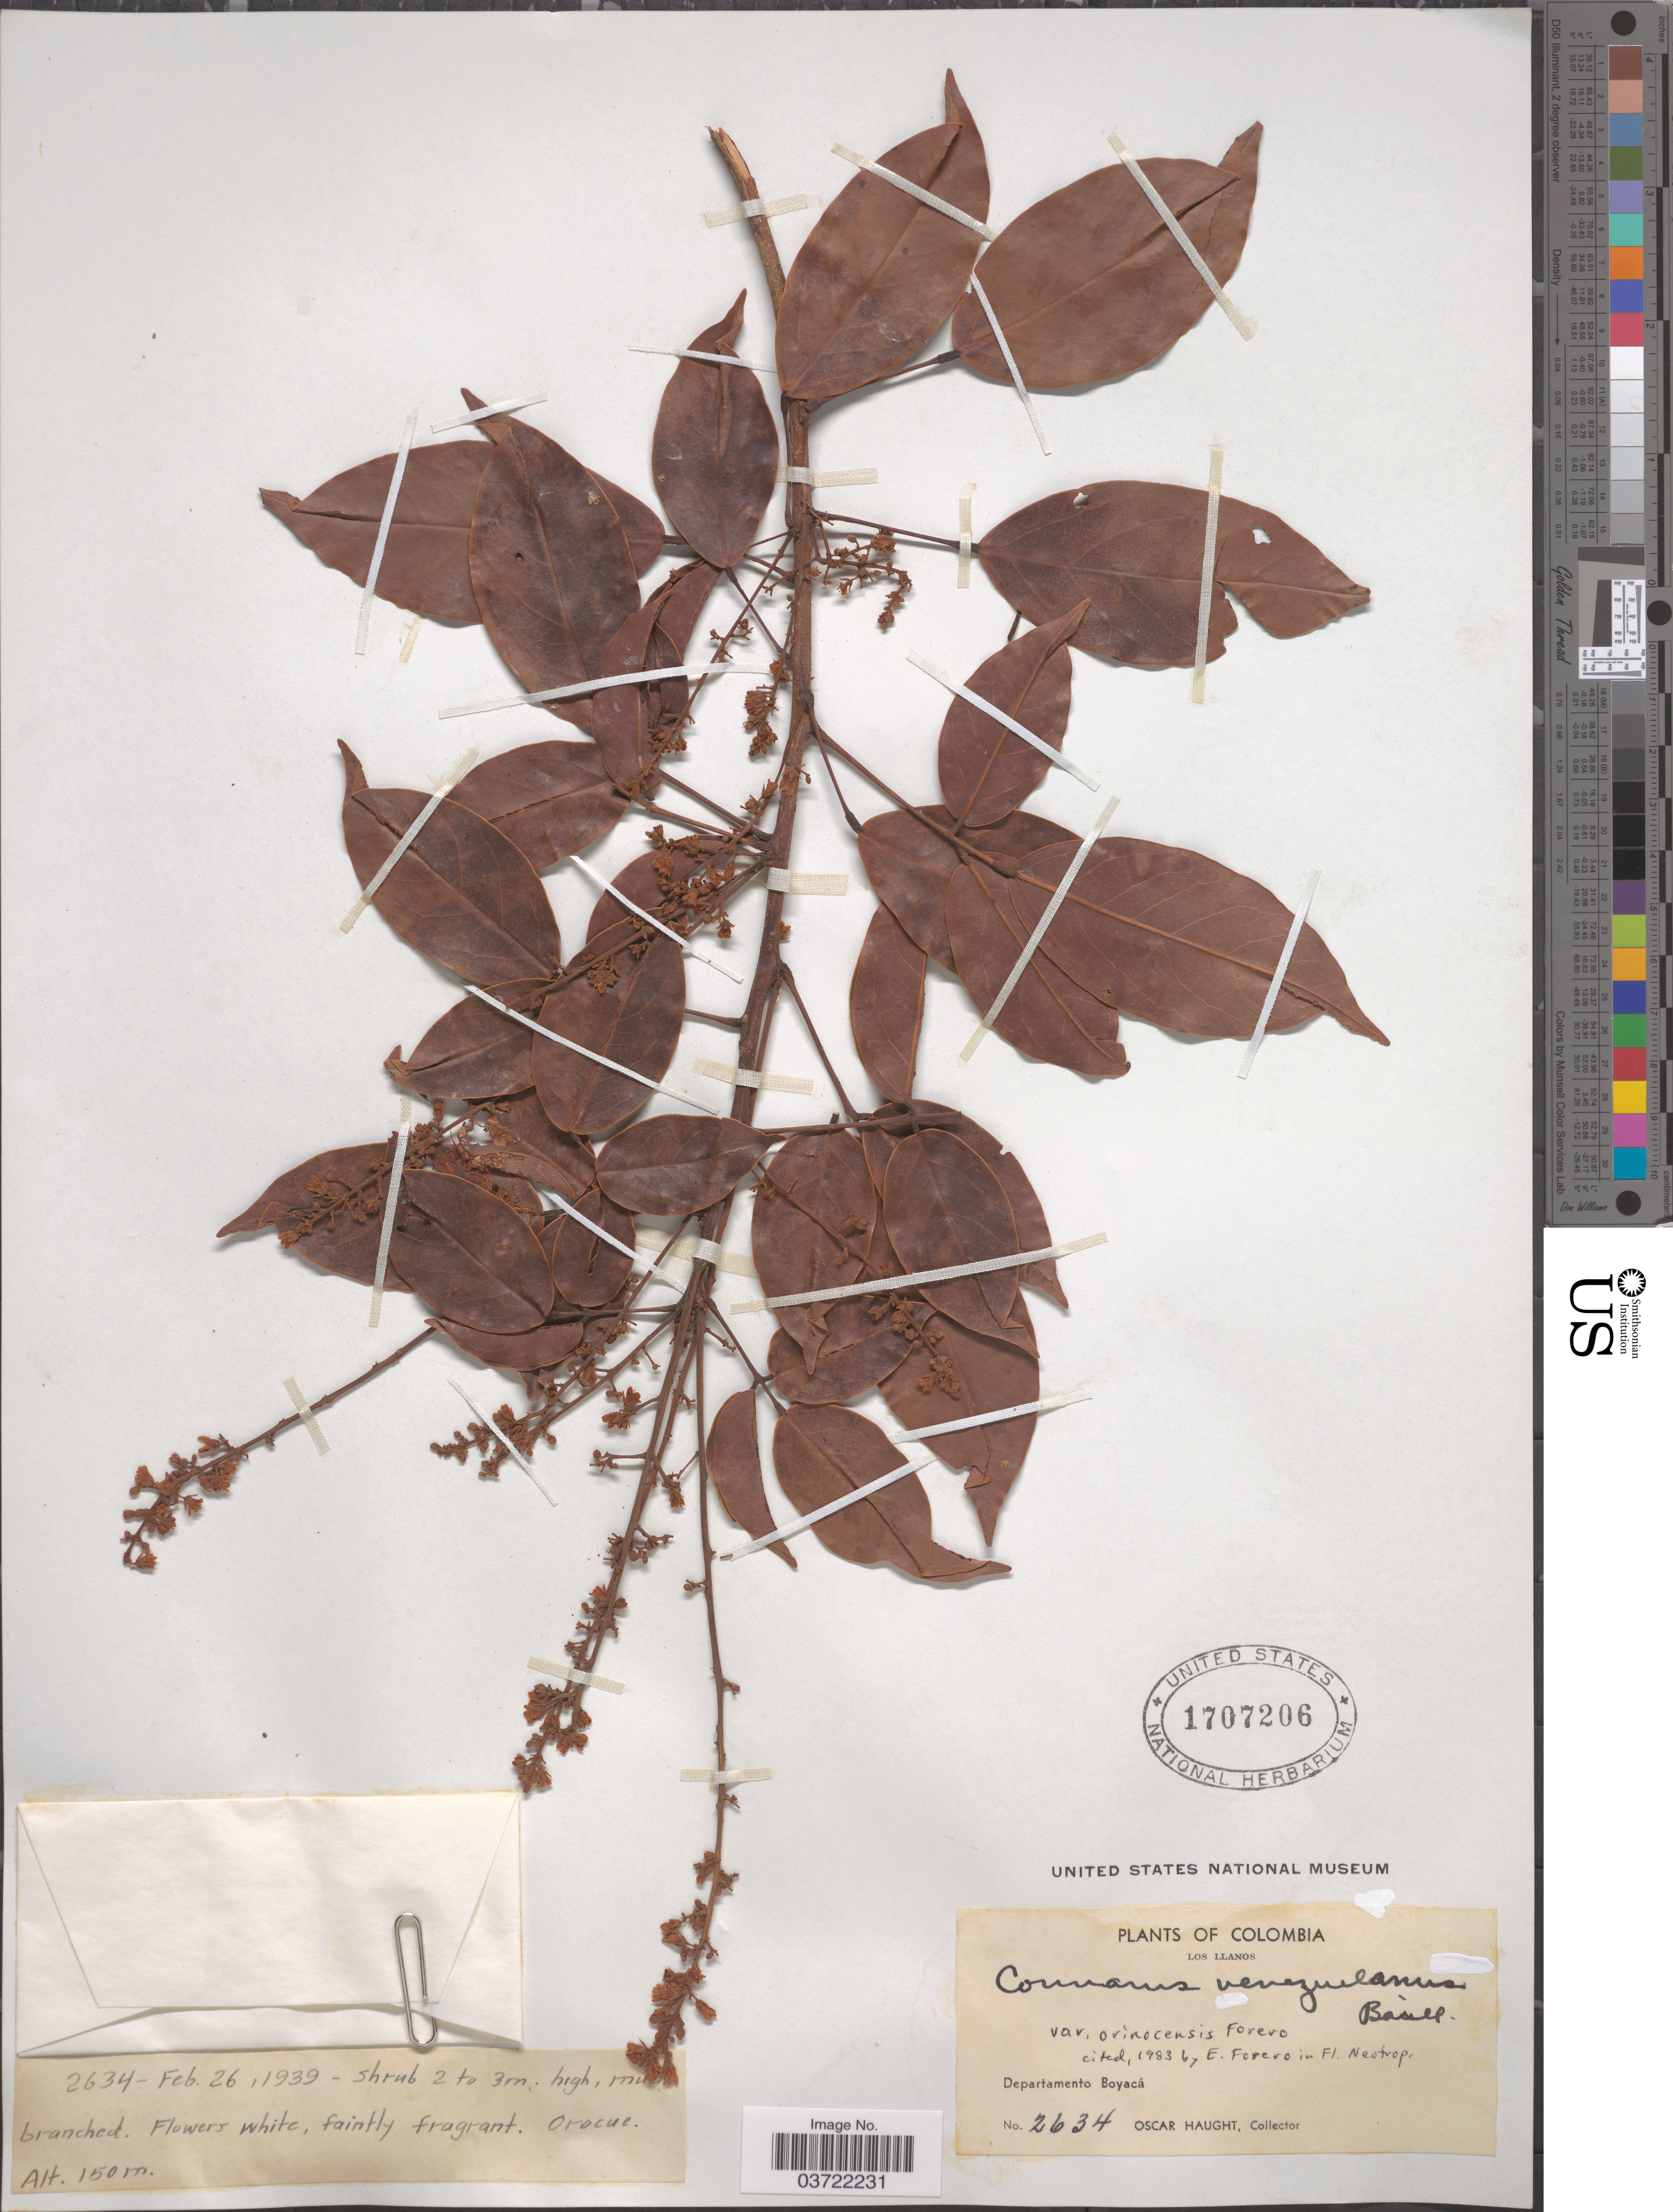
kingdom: Plantae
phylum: Tracheophyta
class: Magnoliopsida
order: Oxalidales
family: Connaraceae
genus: Connarus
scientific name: Connarus venezuelanus var. orinocensis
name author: Forero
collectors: O. L. Haught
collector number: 2634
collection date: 1939-02-26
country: Colombia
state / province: Boyacá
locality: Los Llanos. Departamento Boyacá. Orocue.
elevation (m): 150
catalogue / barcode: US 1707206